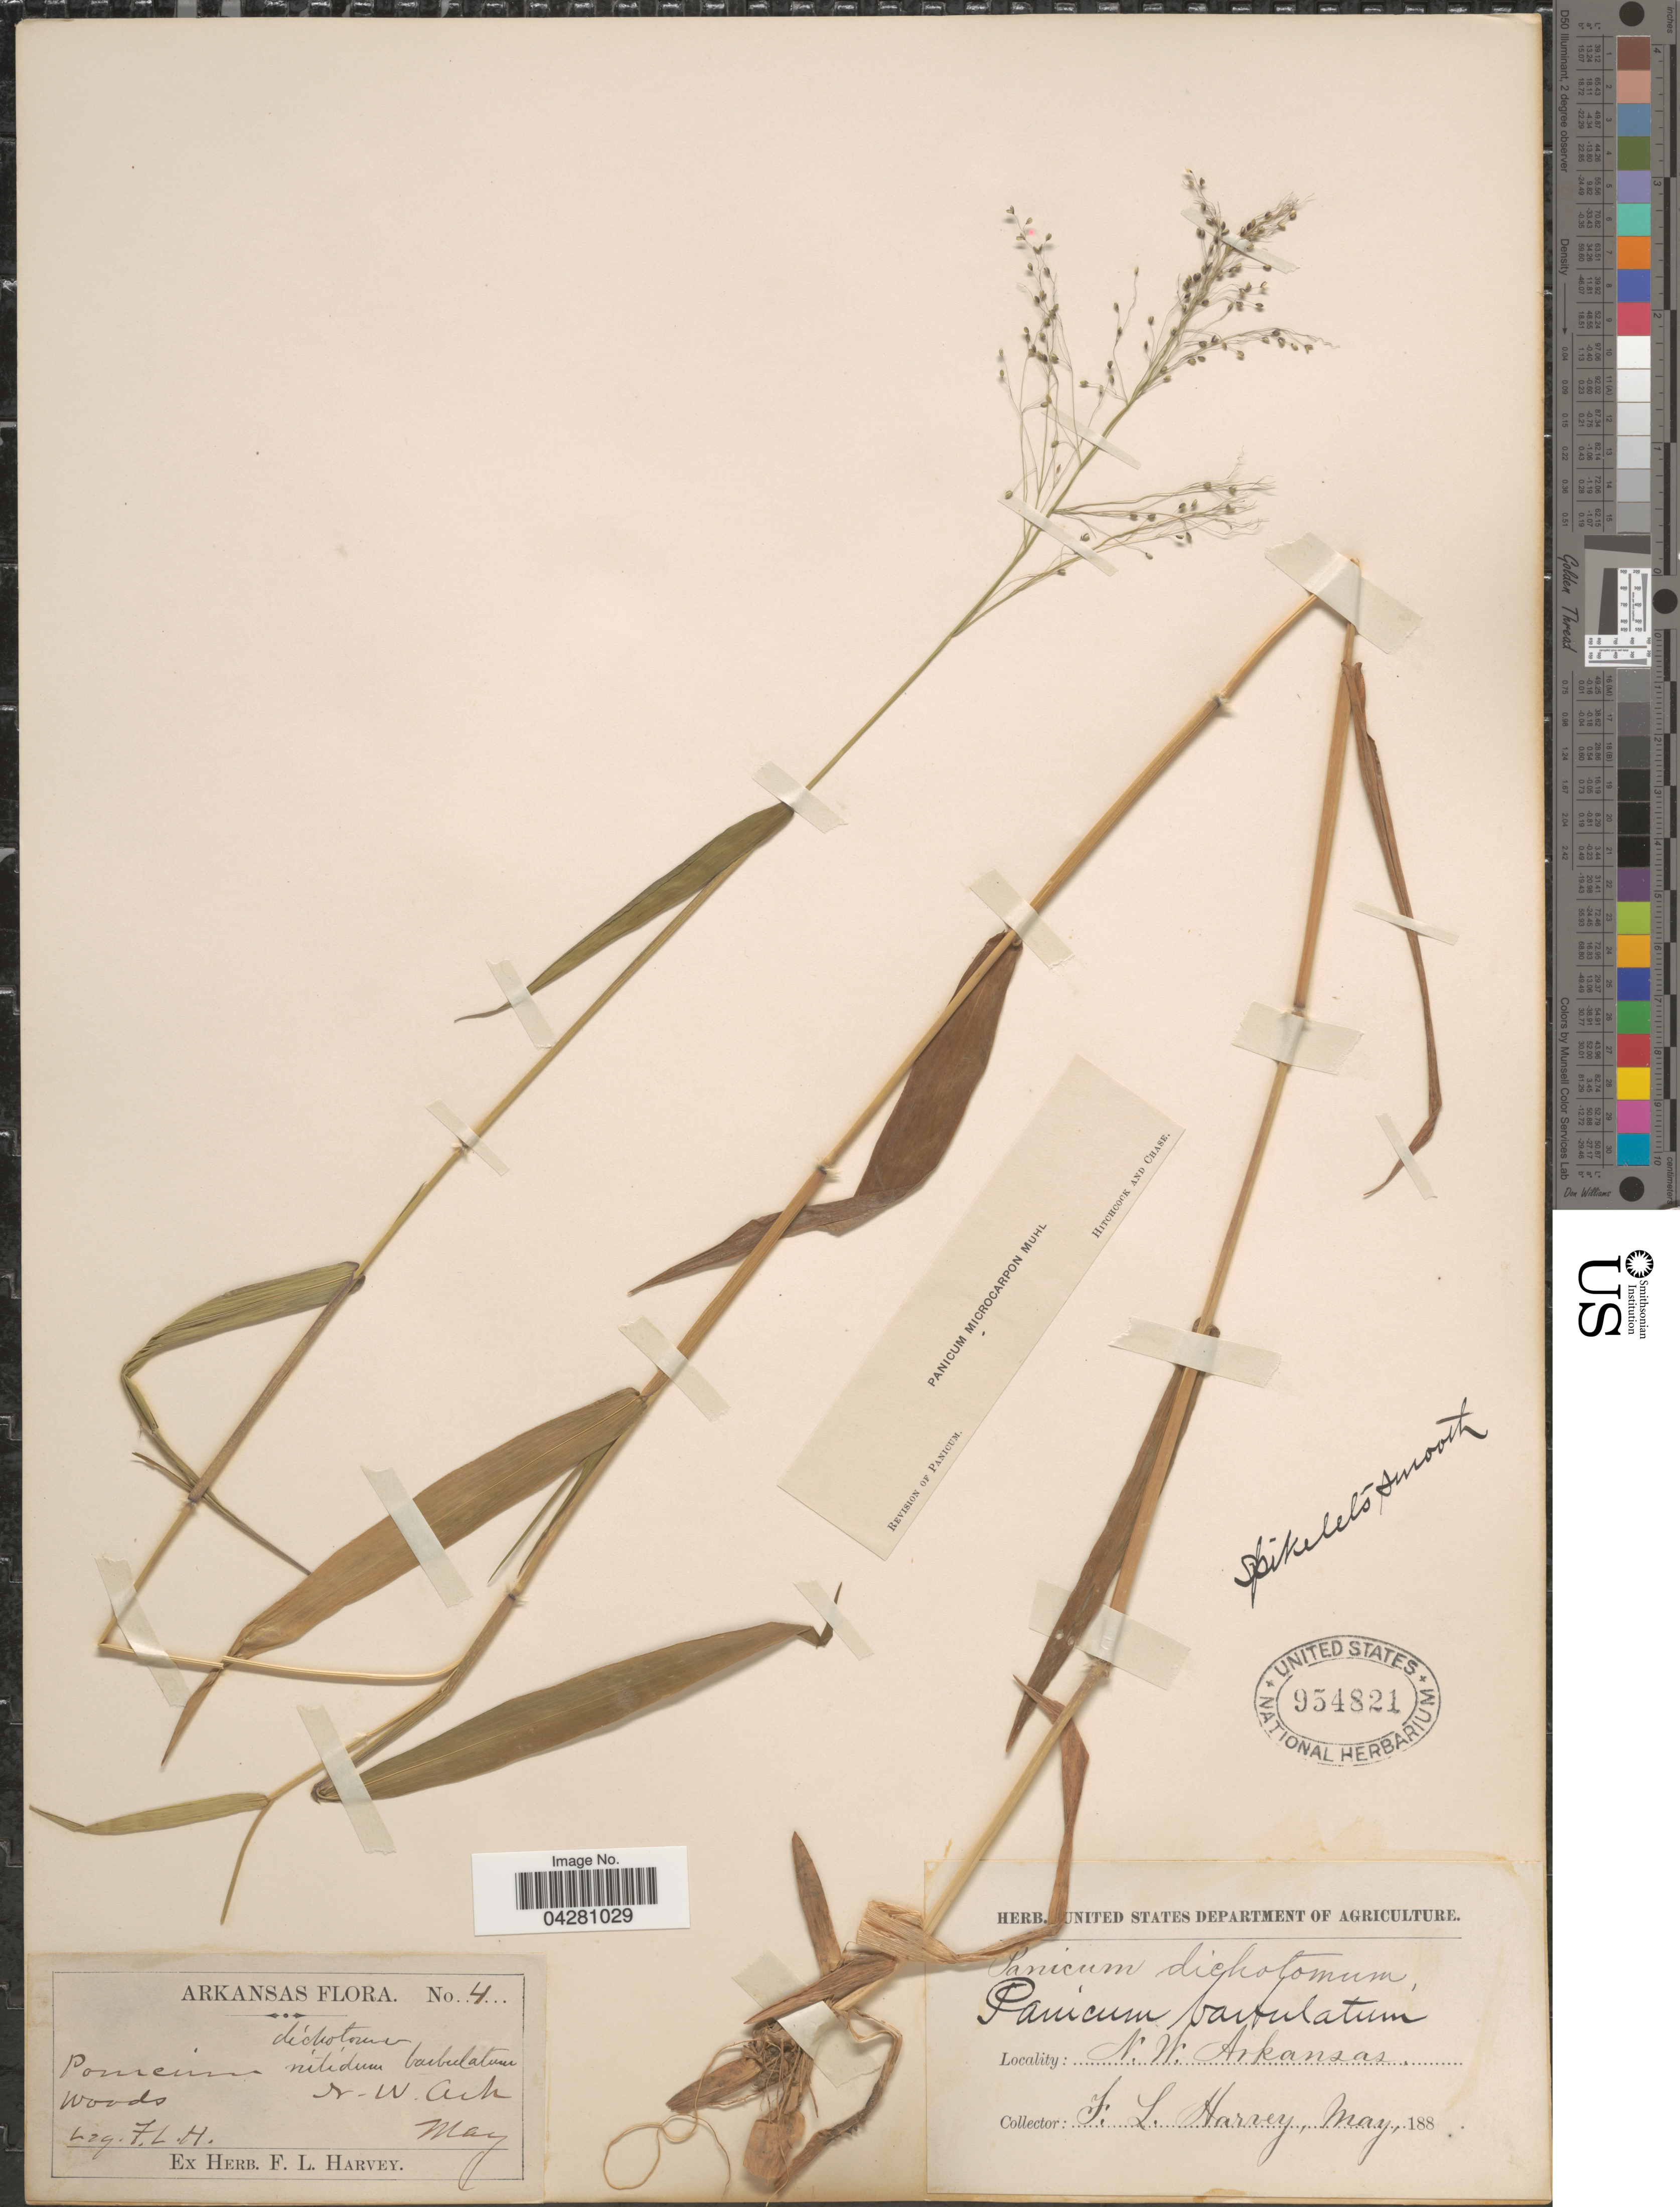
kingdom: Plantae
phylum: Tracheophyta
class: Liliopsida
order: Poales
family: Poaceae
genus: Dichanthelium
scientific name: Dichanthelium dichotomum var. dichotomum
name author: (L.) Gould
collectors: F. L. Harvey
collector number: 4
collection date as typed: May, 188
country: United States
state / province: Arkansas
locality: Woods N. W. Ark.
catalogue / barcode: US 954821